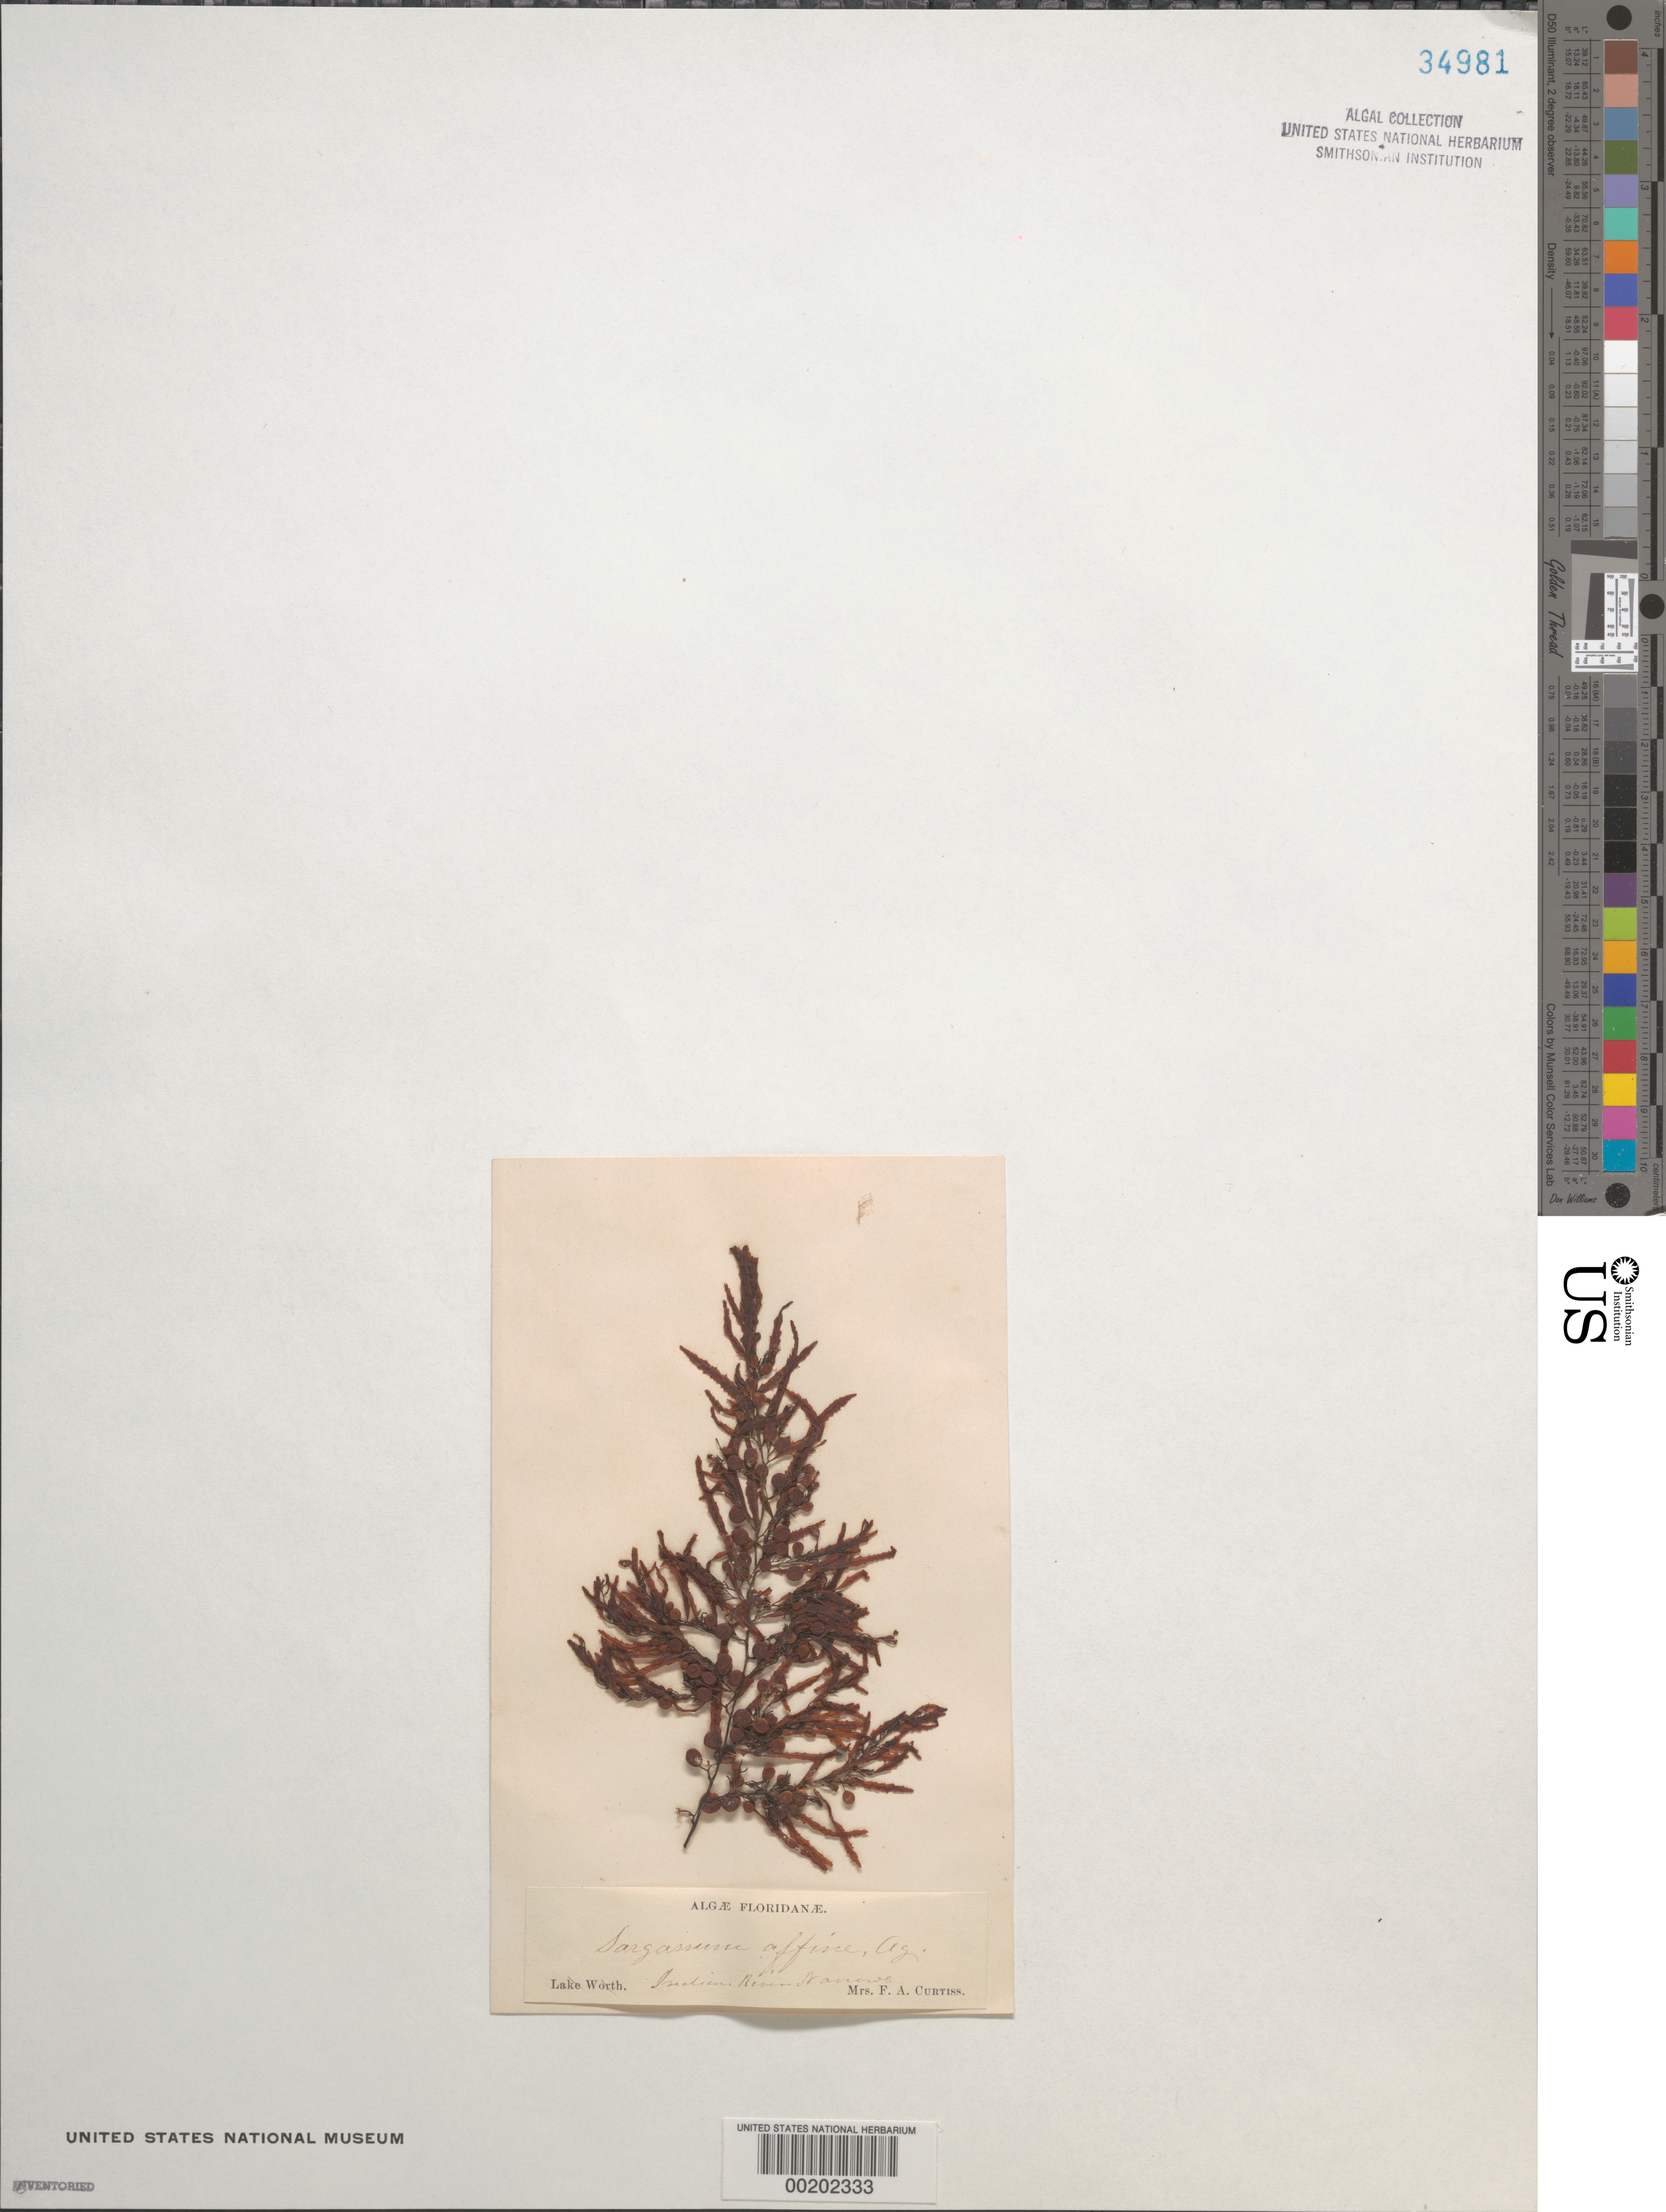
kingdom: Chromista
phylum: Ochrophyta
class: Phaeophyceae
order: Fucales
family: Sargassaceae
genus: Sargassum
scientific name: Sargassum filipendula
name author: C. Agardh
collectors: F. A. Curtiss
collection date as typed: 18--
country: United States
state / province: Florida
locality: Indian River Narrows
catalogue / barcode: US 34981